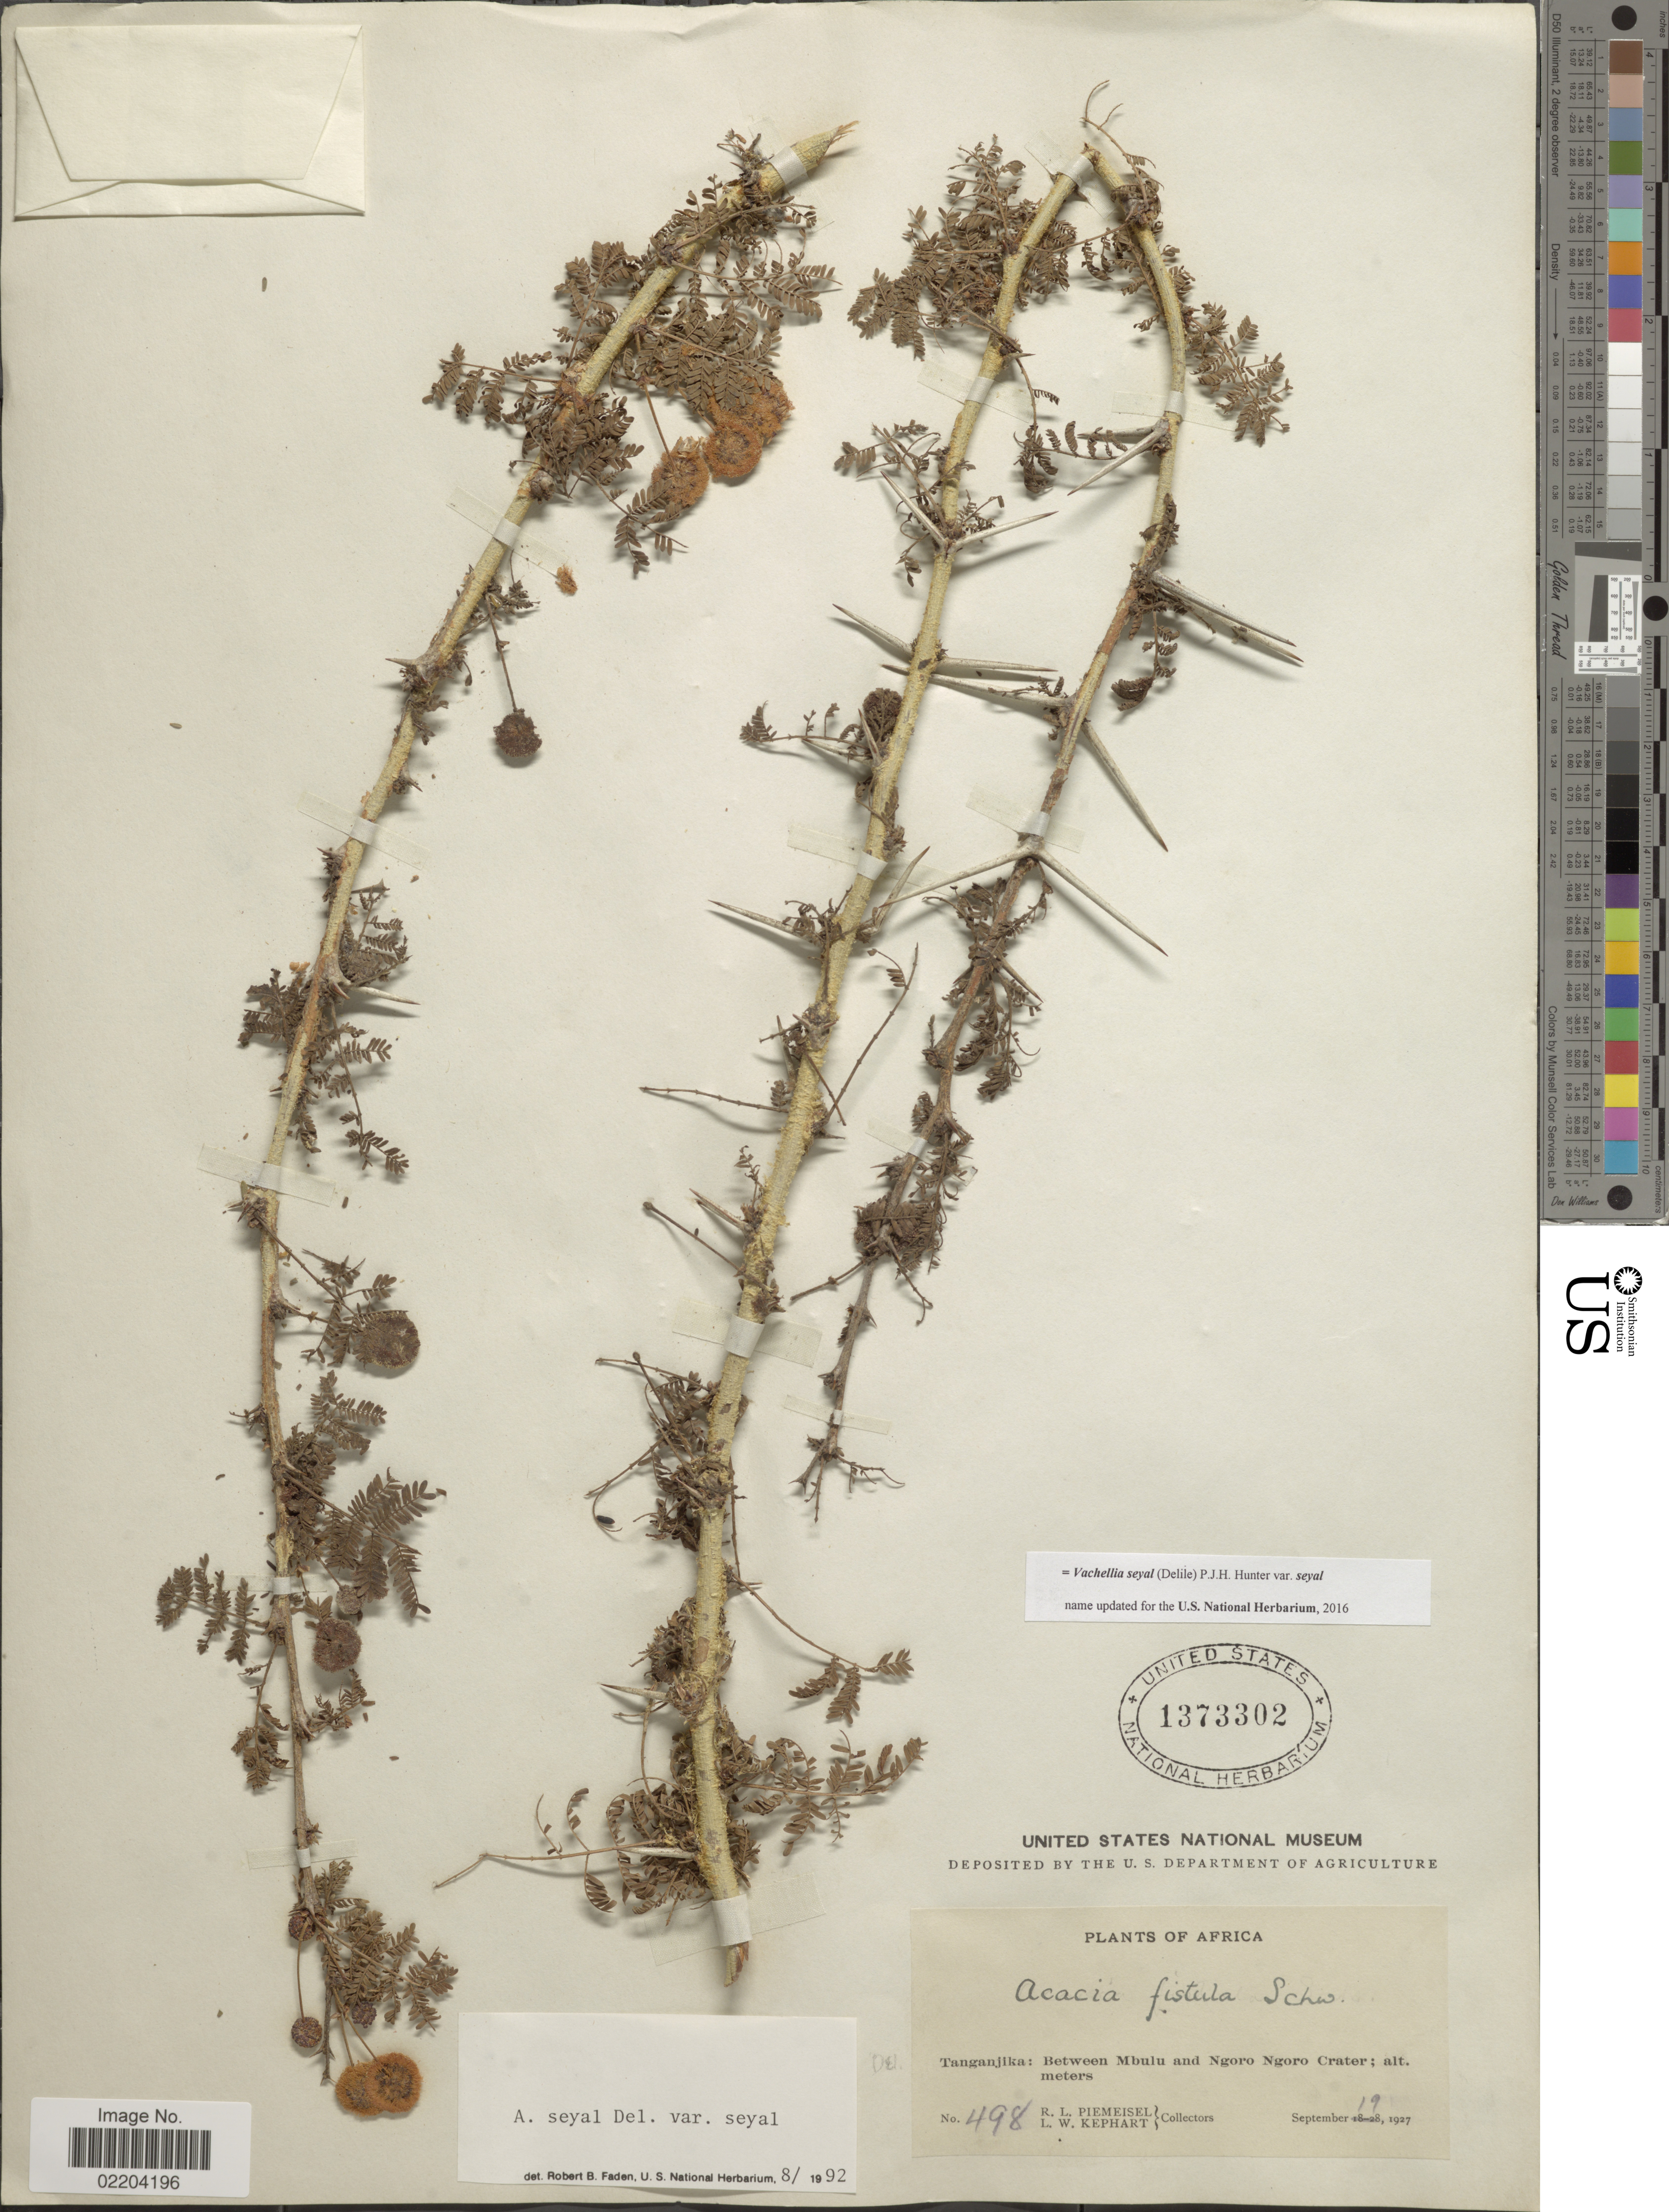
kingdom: Plantae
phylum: Tracheophyta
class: Magnoliopsida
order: Fabales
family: Fabaceae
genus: Vachellia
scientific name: Vachellia seyal var. seyal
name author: (Delile) P.J.H. Hurter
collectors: R. Piemseisel & L. W. Kephart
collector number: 498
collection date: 1927-09-19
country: Tanzania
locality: Tanganjika: Between Mbulu and Ngoro Ngoro Crater.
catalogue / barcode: US 1373302